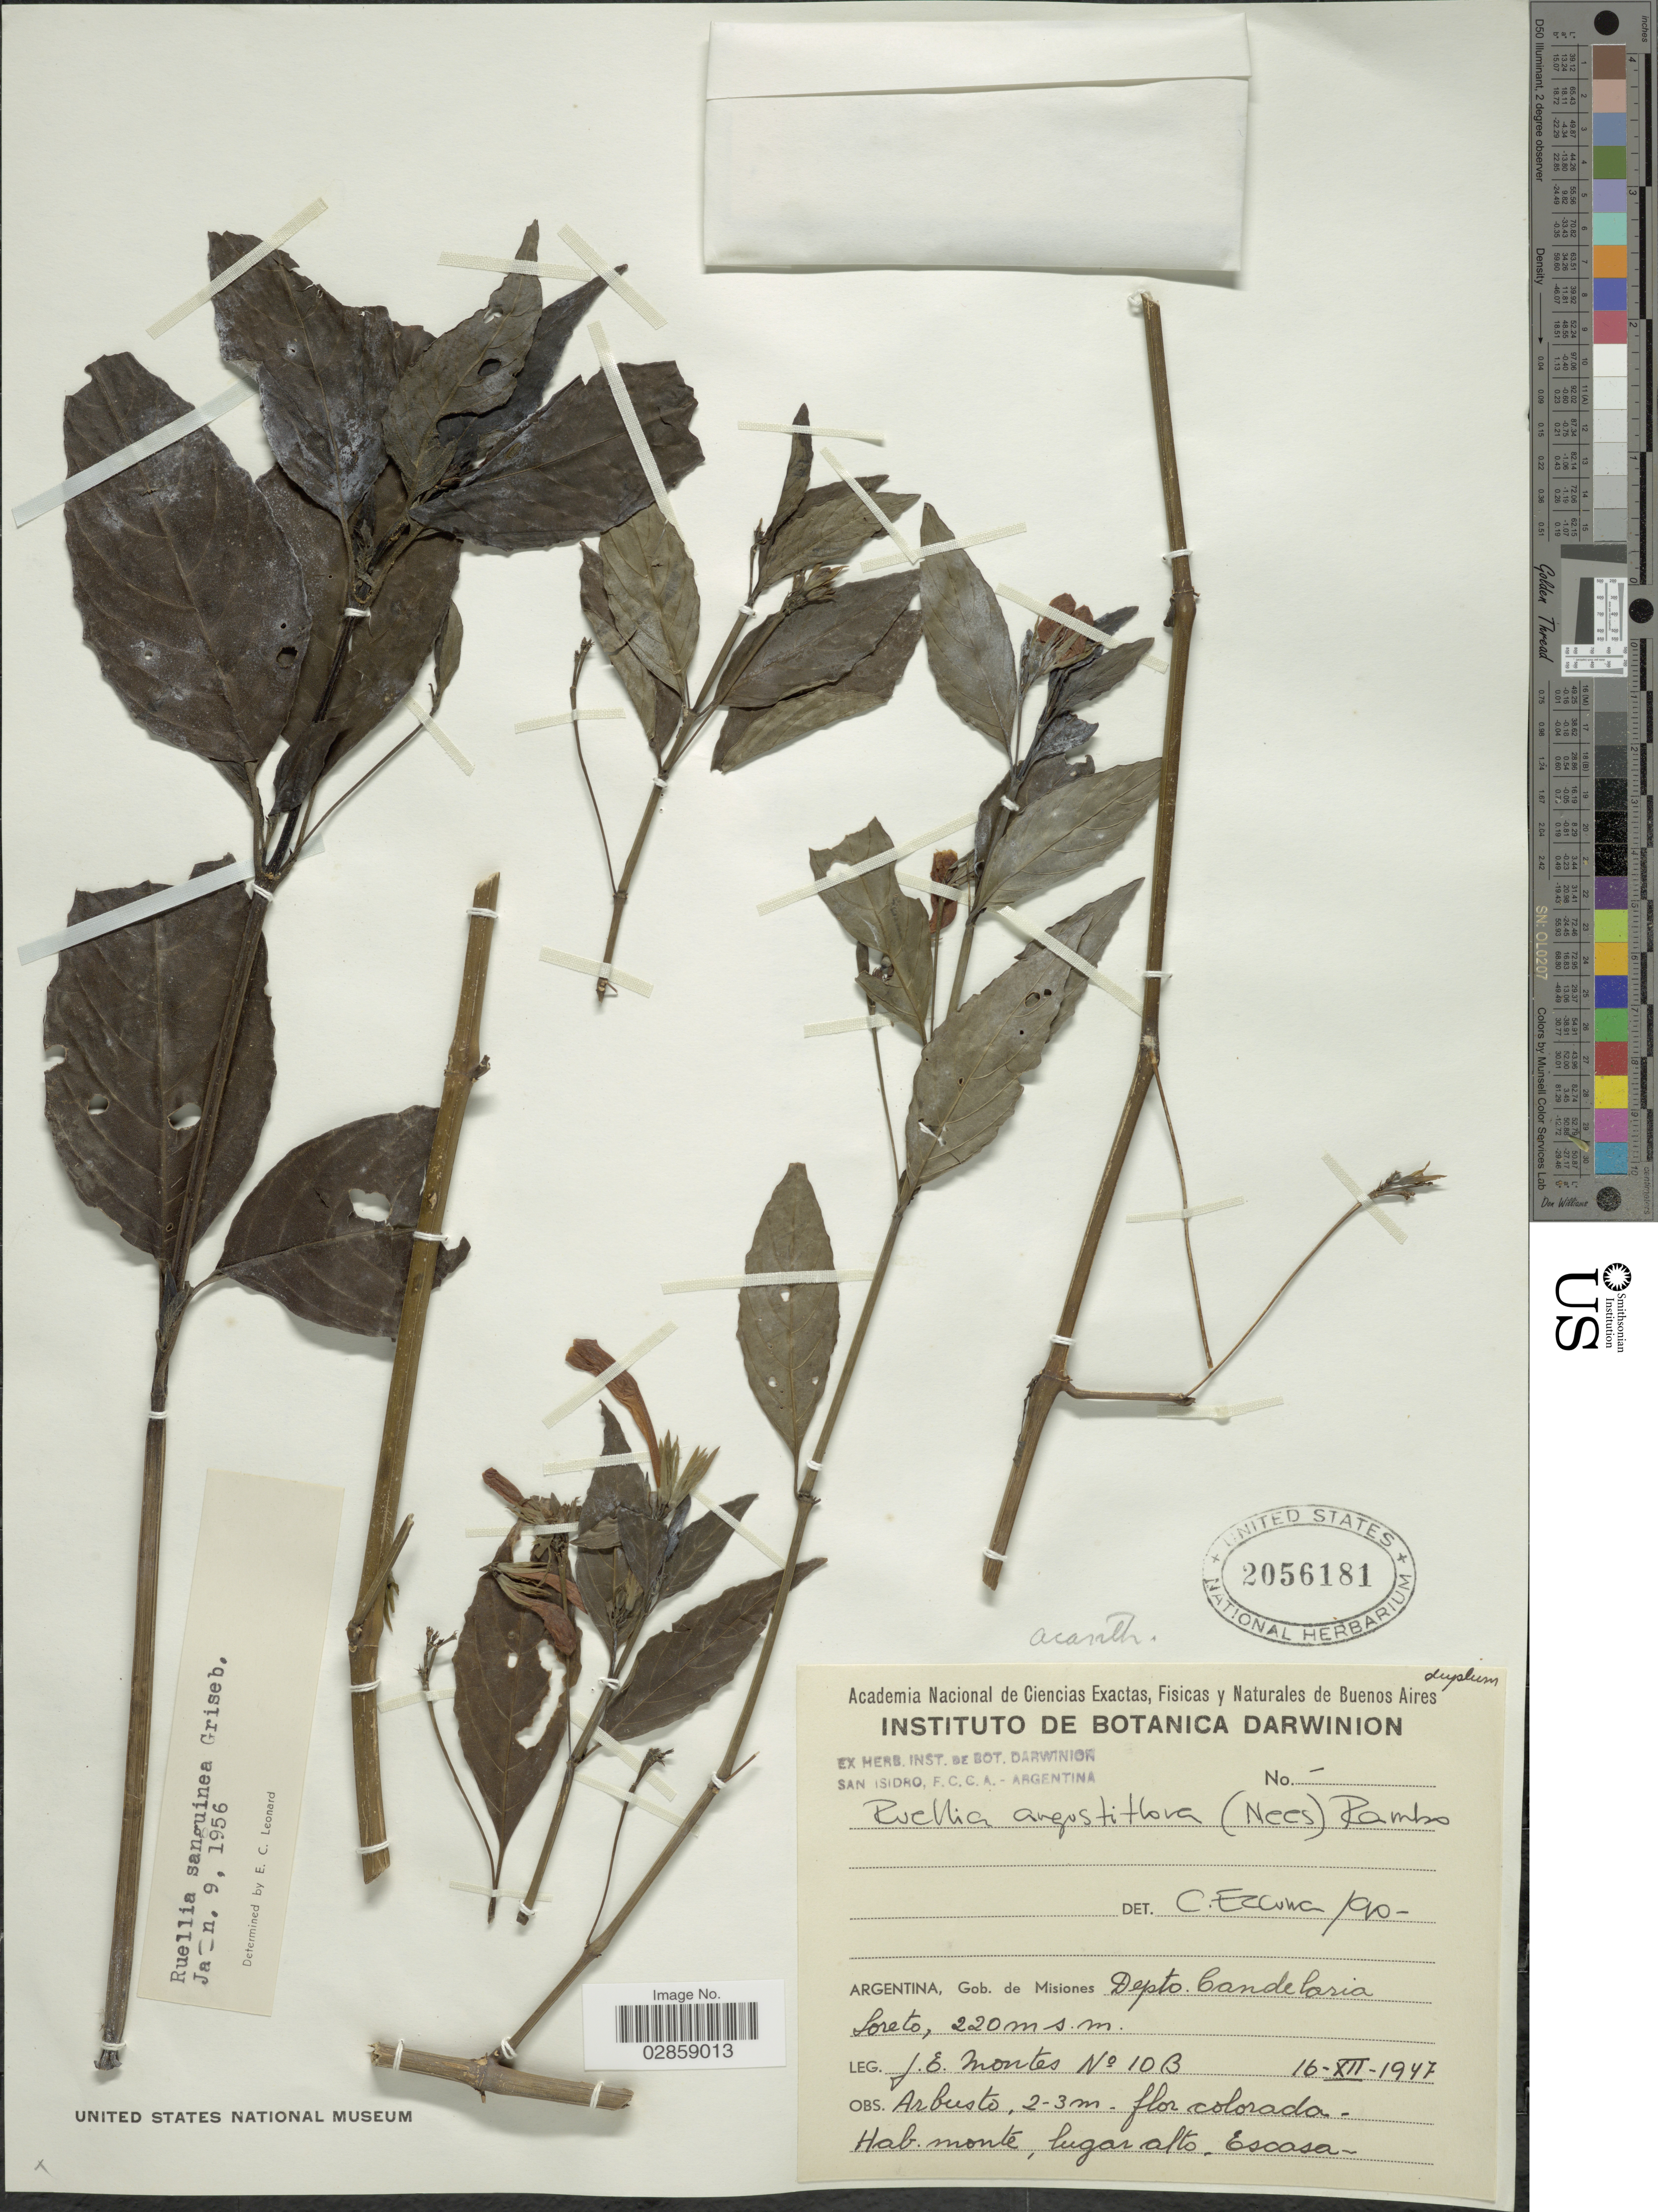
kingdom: Plantae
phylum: Tracheophyta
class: Magnoliopsida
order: Lamiales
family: Acanthaceae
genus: Ruellia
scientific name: Ruellia angustiflora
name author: (Nees) Lindau ex Rambo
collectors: J. E. Montes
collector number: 10B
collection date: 1947-12-16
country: Argentina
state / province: Misiones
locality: Gob. de Misiones. Depto. Candelaria. Loreto.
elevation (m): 220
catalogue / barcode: US 2056181